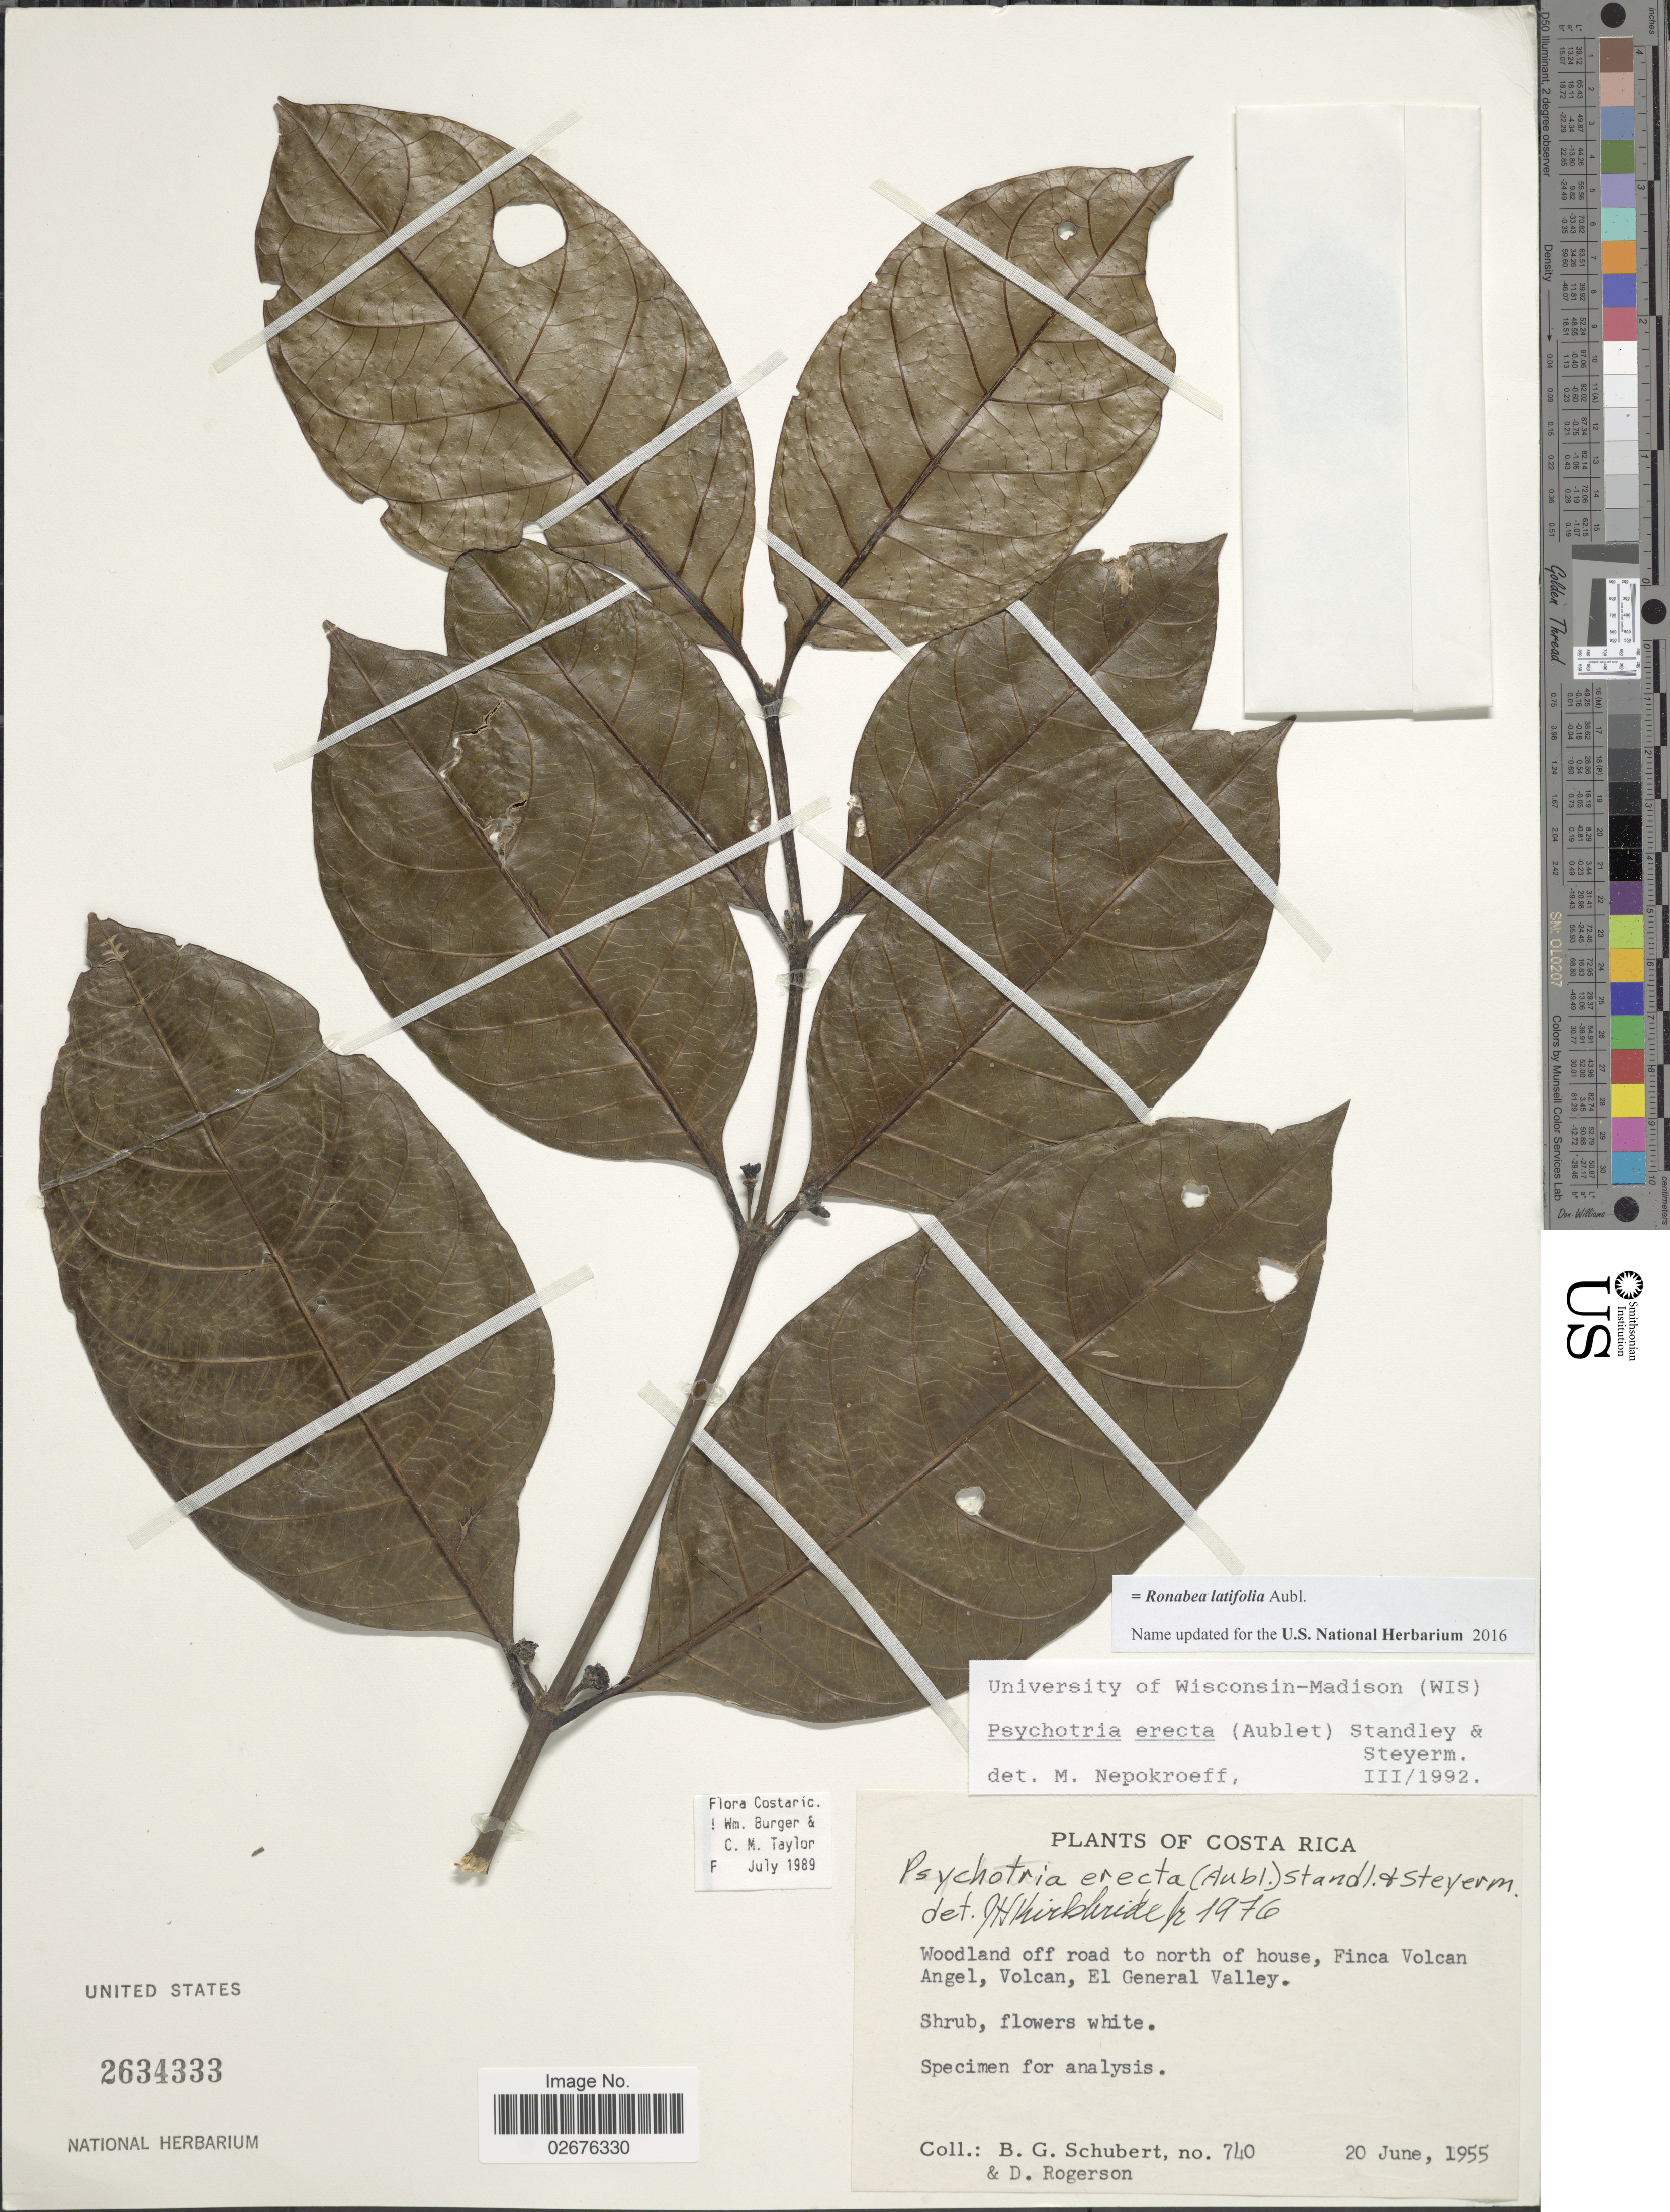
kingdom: Plantae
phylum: Tracheophyta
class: Magnoliopsida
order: Gentianales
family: Rubiaceae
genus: Ronabea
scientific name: Ronabea latifolia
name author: Aubl.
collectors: B. Schubert & D. Rogerson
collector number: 740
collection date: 1955-06-20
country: Costa Rica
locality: Woodland off road to north of house, Finca Volcan Angel, El General Valley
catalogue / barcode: US 2634333